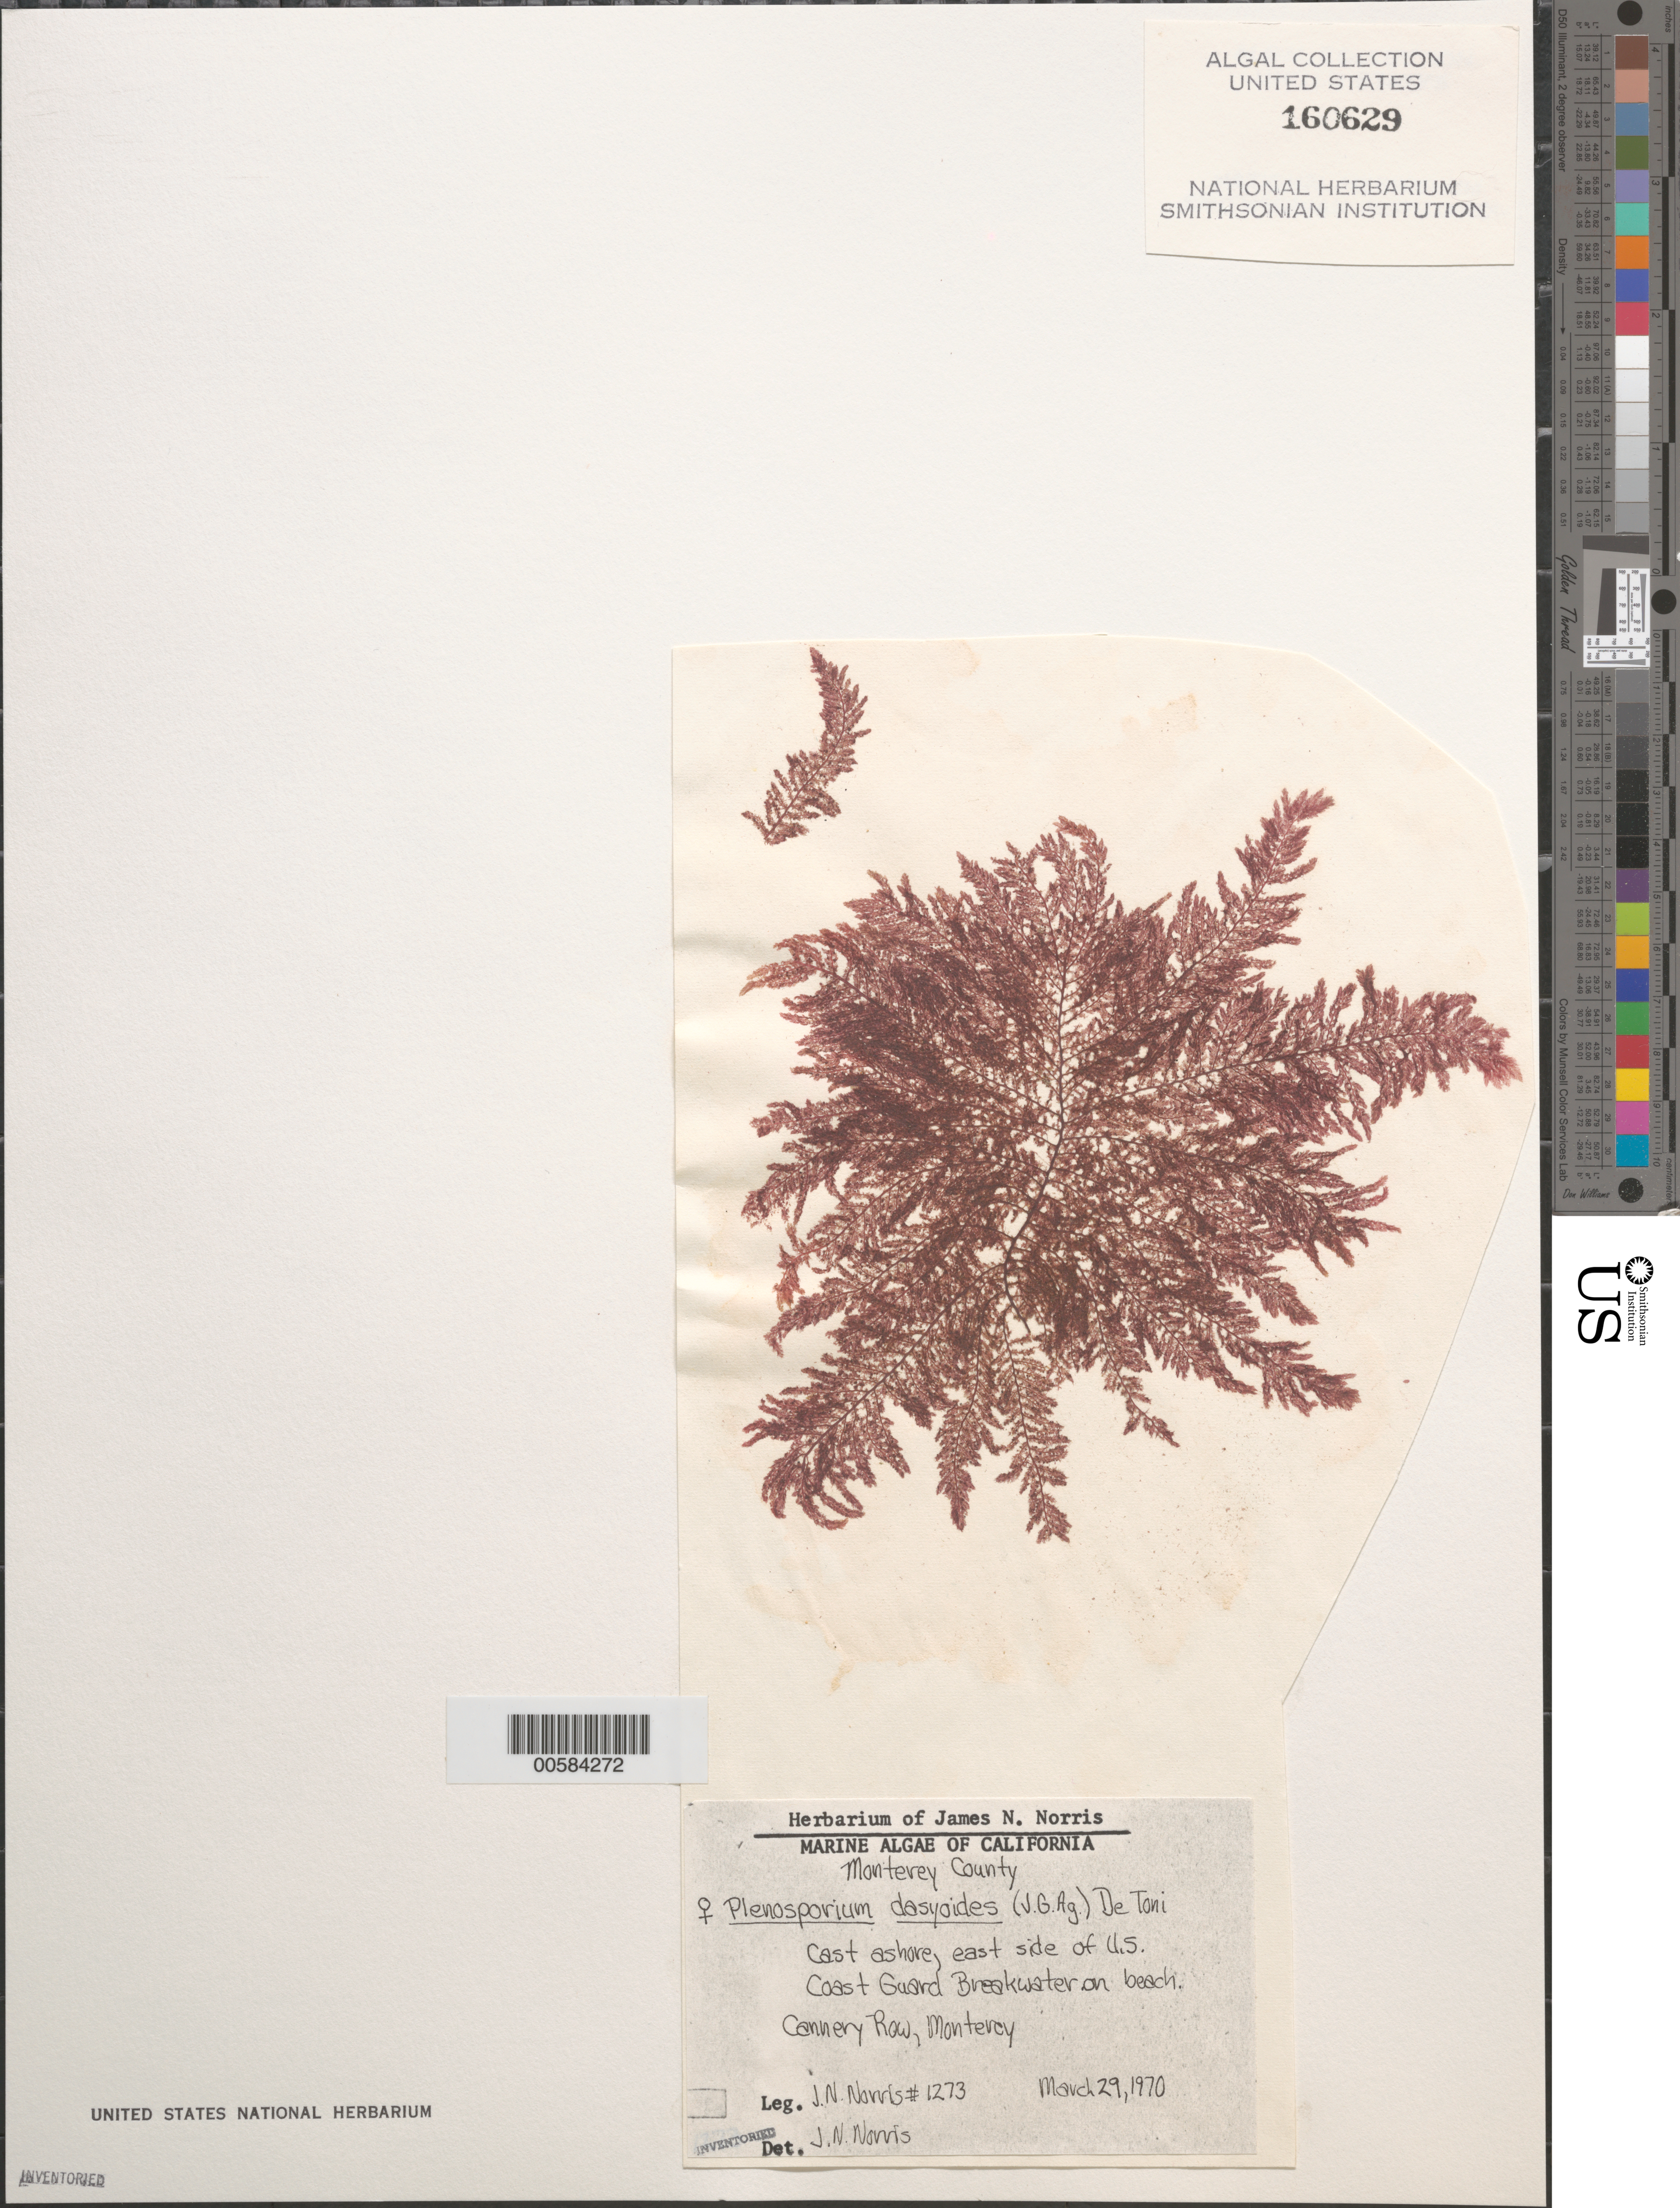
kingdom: Plantae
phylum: Rhodophyta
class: Florideophyceae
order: Ceramiales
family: Wrangeliaceae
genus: Pleonosporium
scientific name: Pleonosporium squarrulosum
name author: (Harv.) I.A. Abbott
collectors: J. N. Norris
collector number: JN-1273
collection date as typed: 29 Mar 1970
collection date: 1970-03-29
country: United States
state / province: California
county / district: Monterey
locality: Cannery Row, Monterey, US Coast Guard breakwater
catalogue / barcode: US 160629